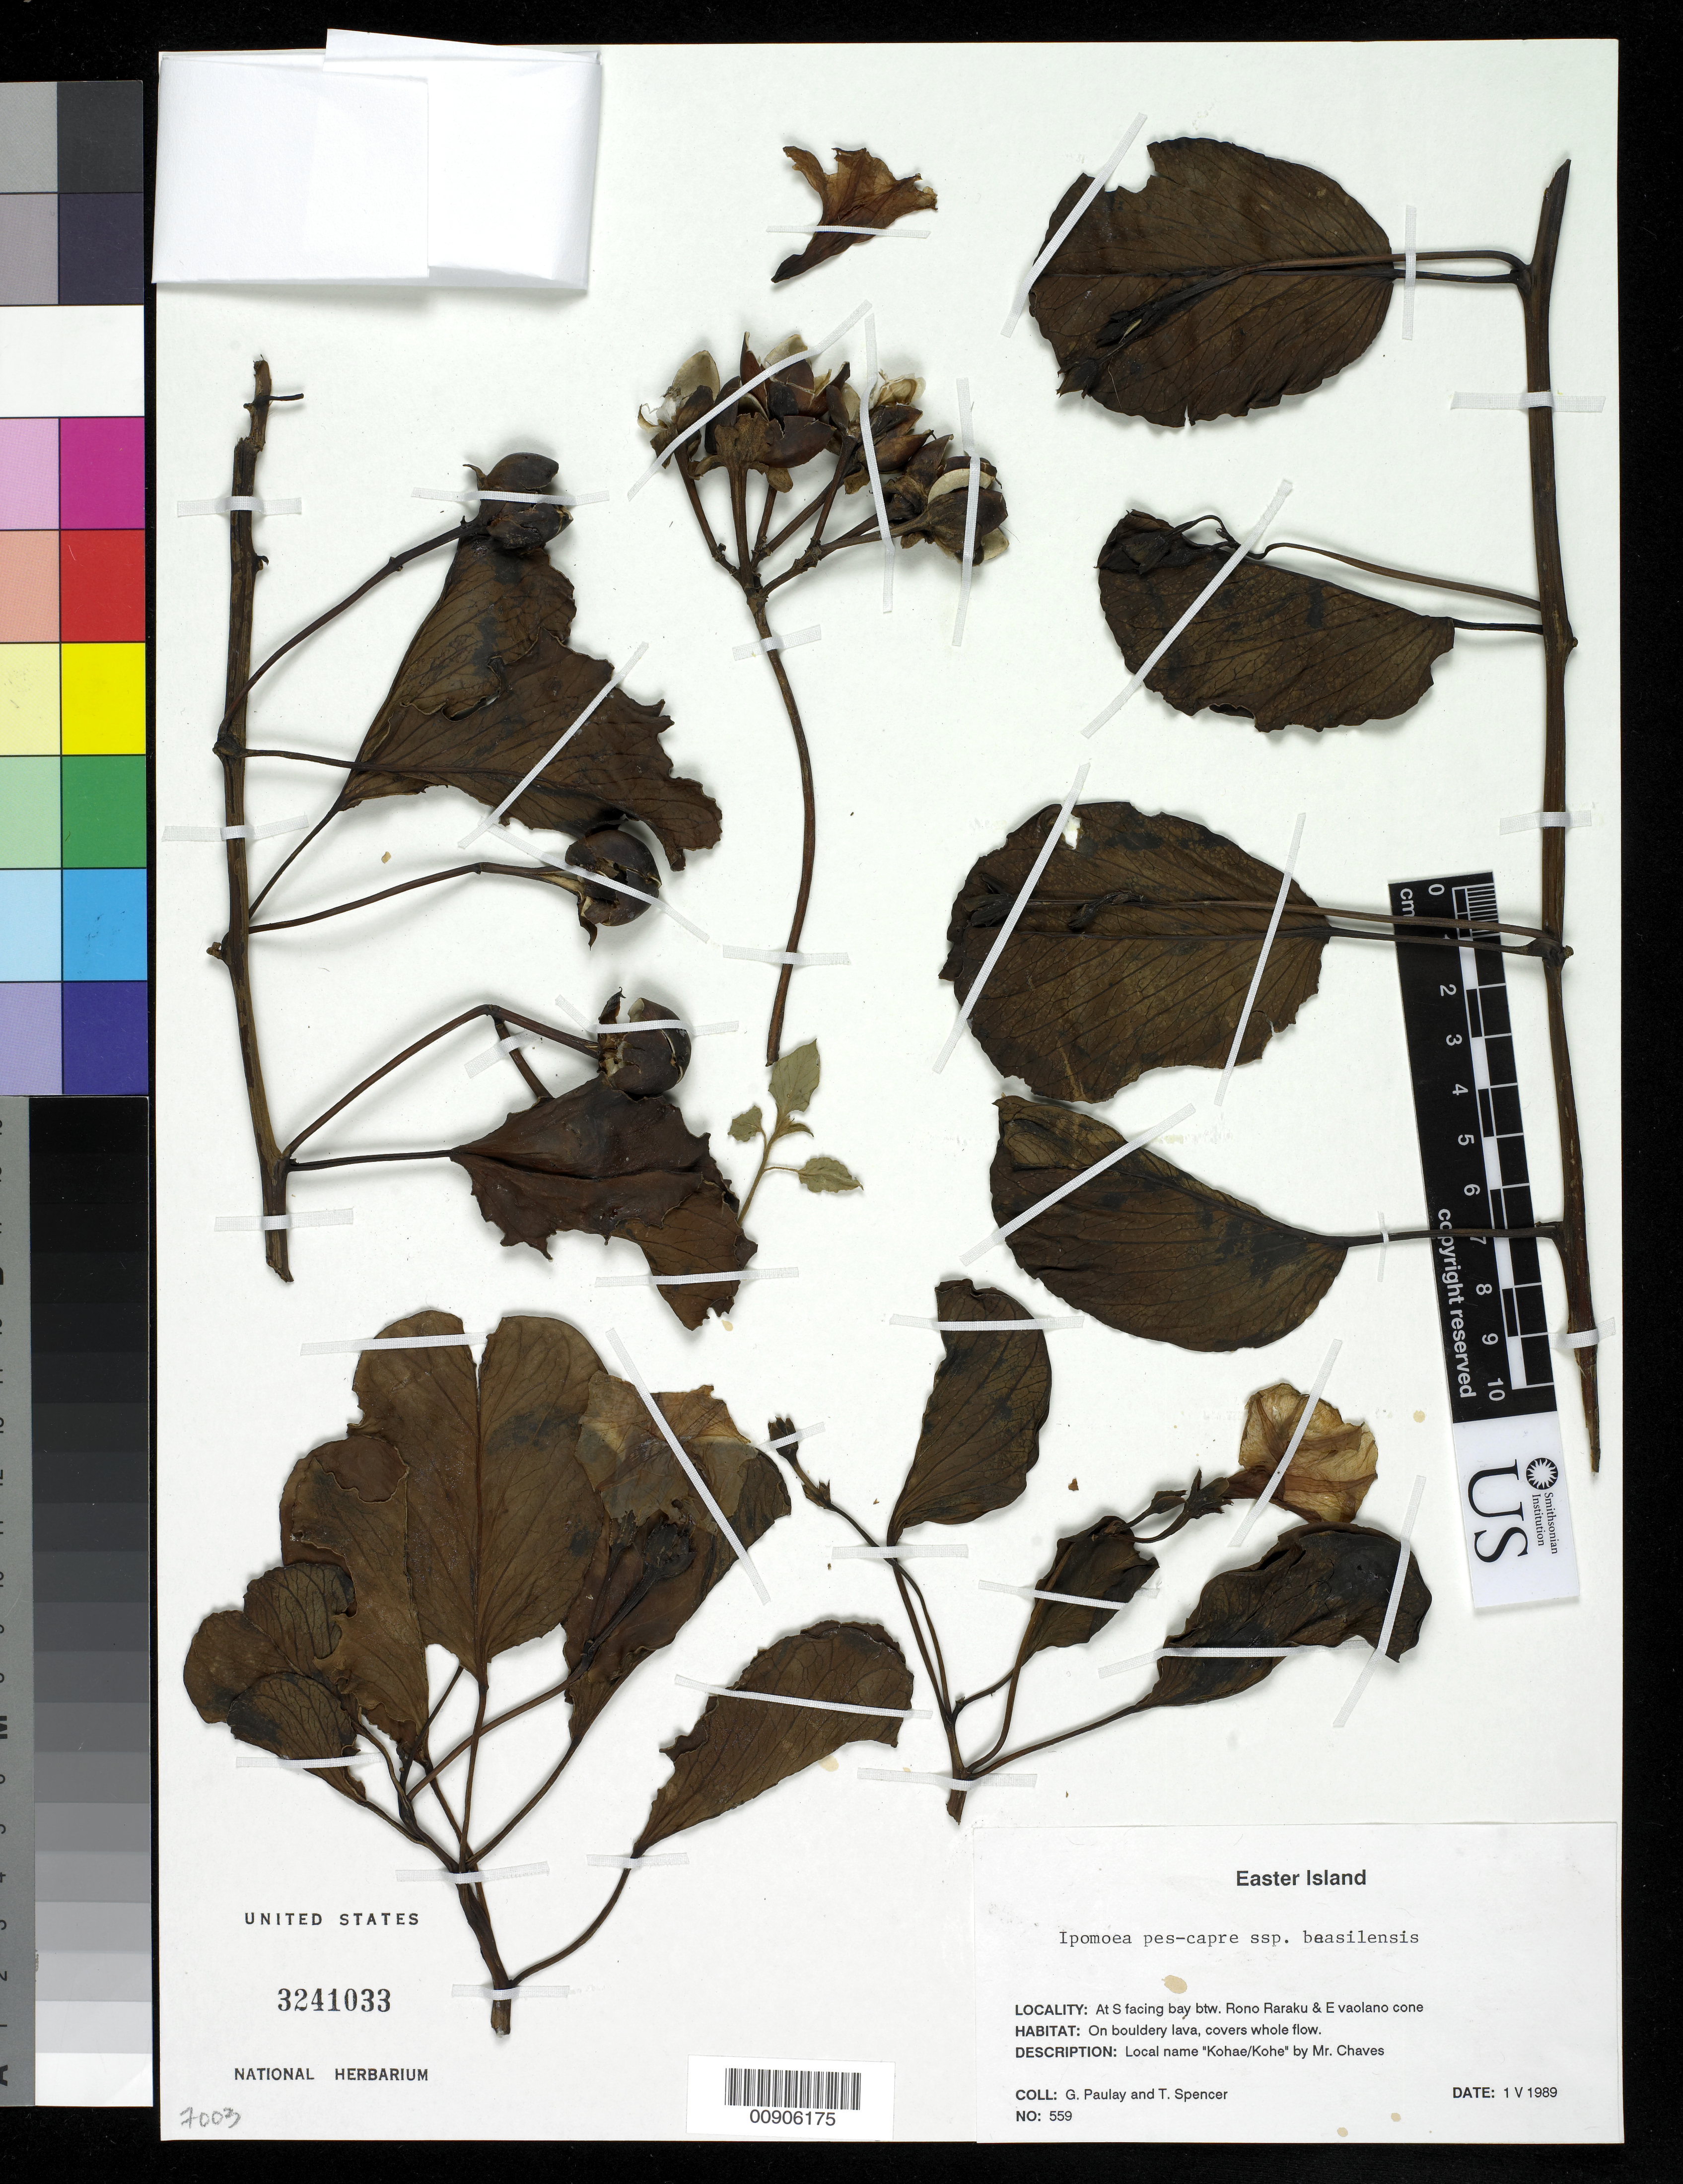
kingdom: Plantae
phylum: Tracheophyta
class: Magnoliopsida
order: Solanales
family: Convolvulaceae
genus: Ipomoea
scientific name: Ipomoea pes-caprae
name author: (L.) R. Br.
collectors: G. Paulay & T. Spencer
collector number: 559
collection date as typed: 01 May 1989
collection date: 1989-05-01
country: Chile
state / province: Valparaíso (V)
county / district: Isla de Pascua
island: Pascua [Easter]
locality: At S facing bay btw. Romo Raraku & E vaolano cone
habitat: On bouldery lava, covers whole flow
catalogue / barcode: US 3241033